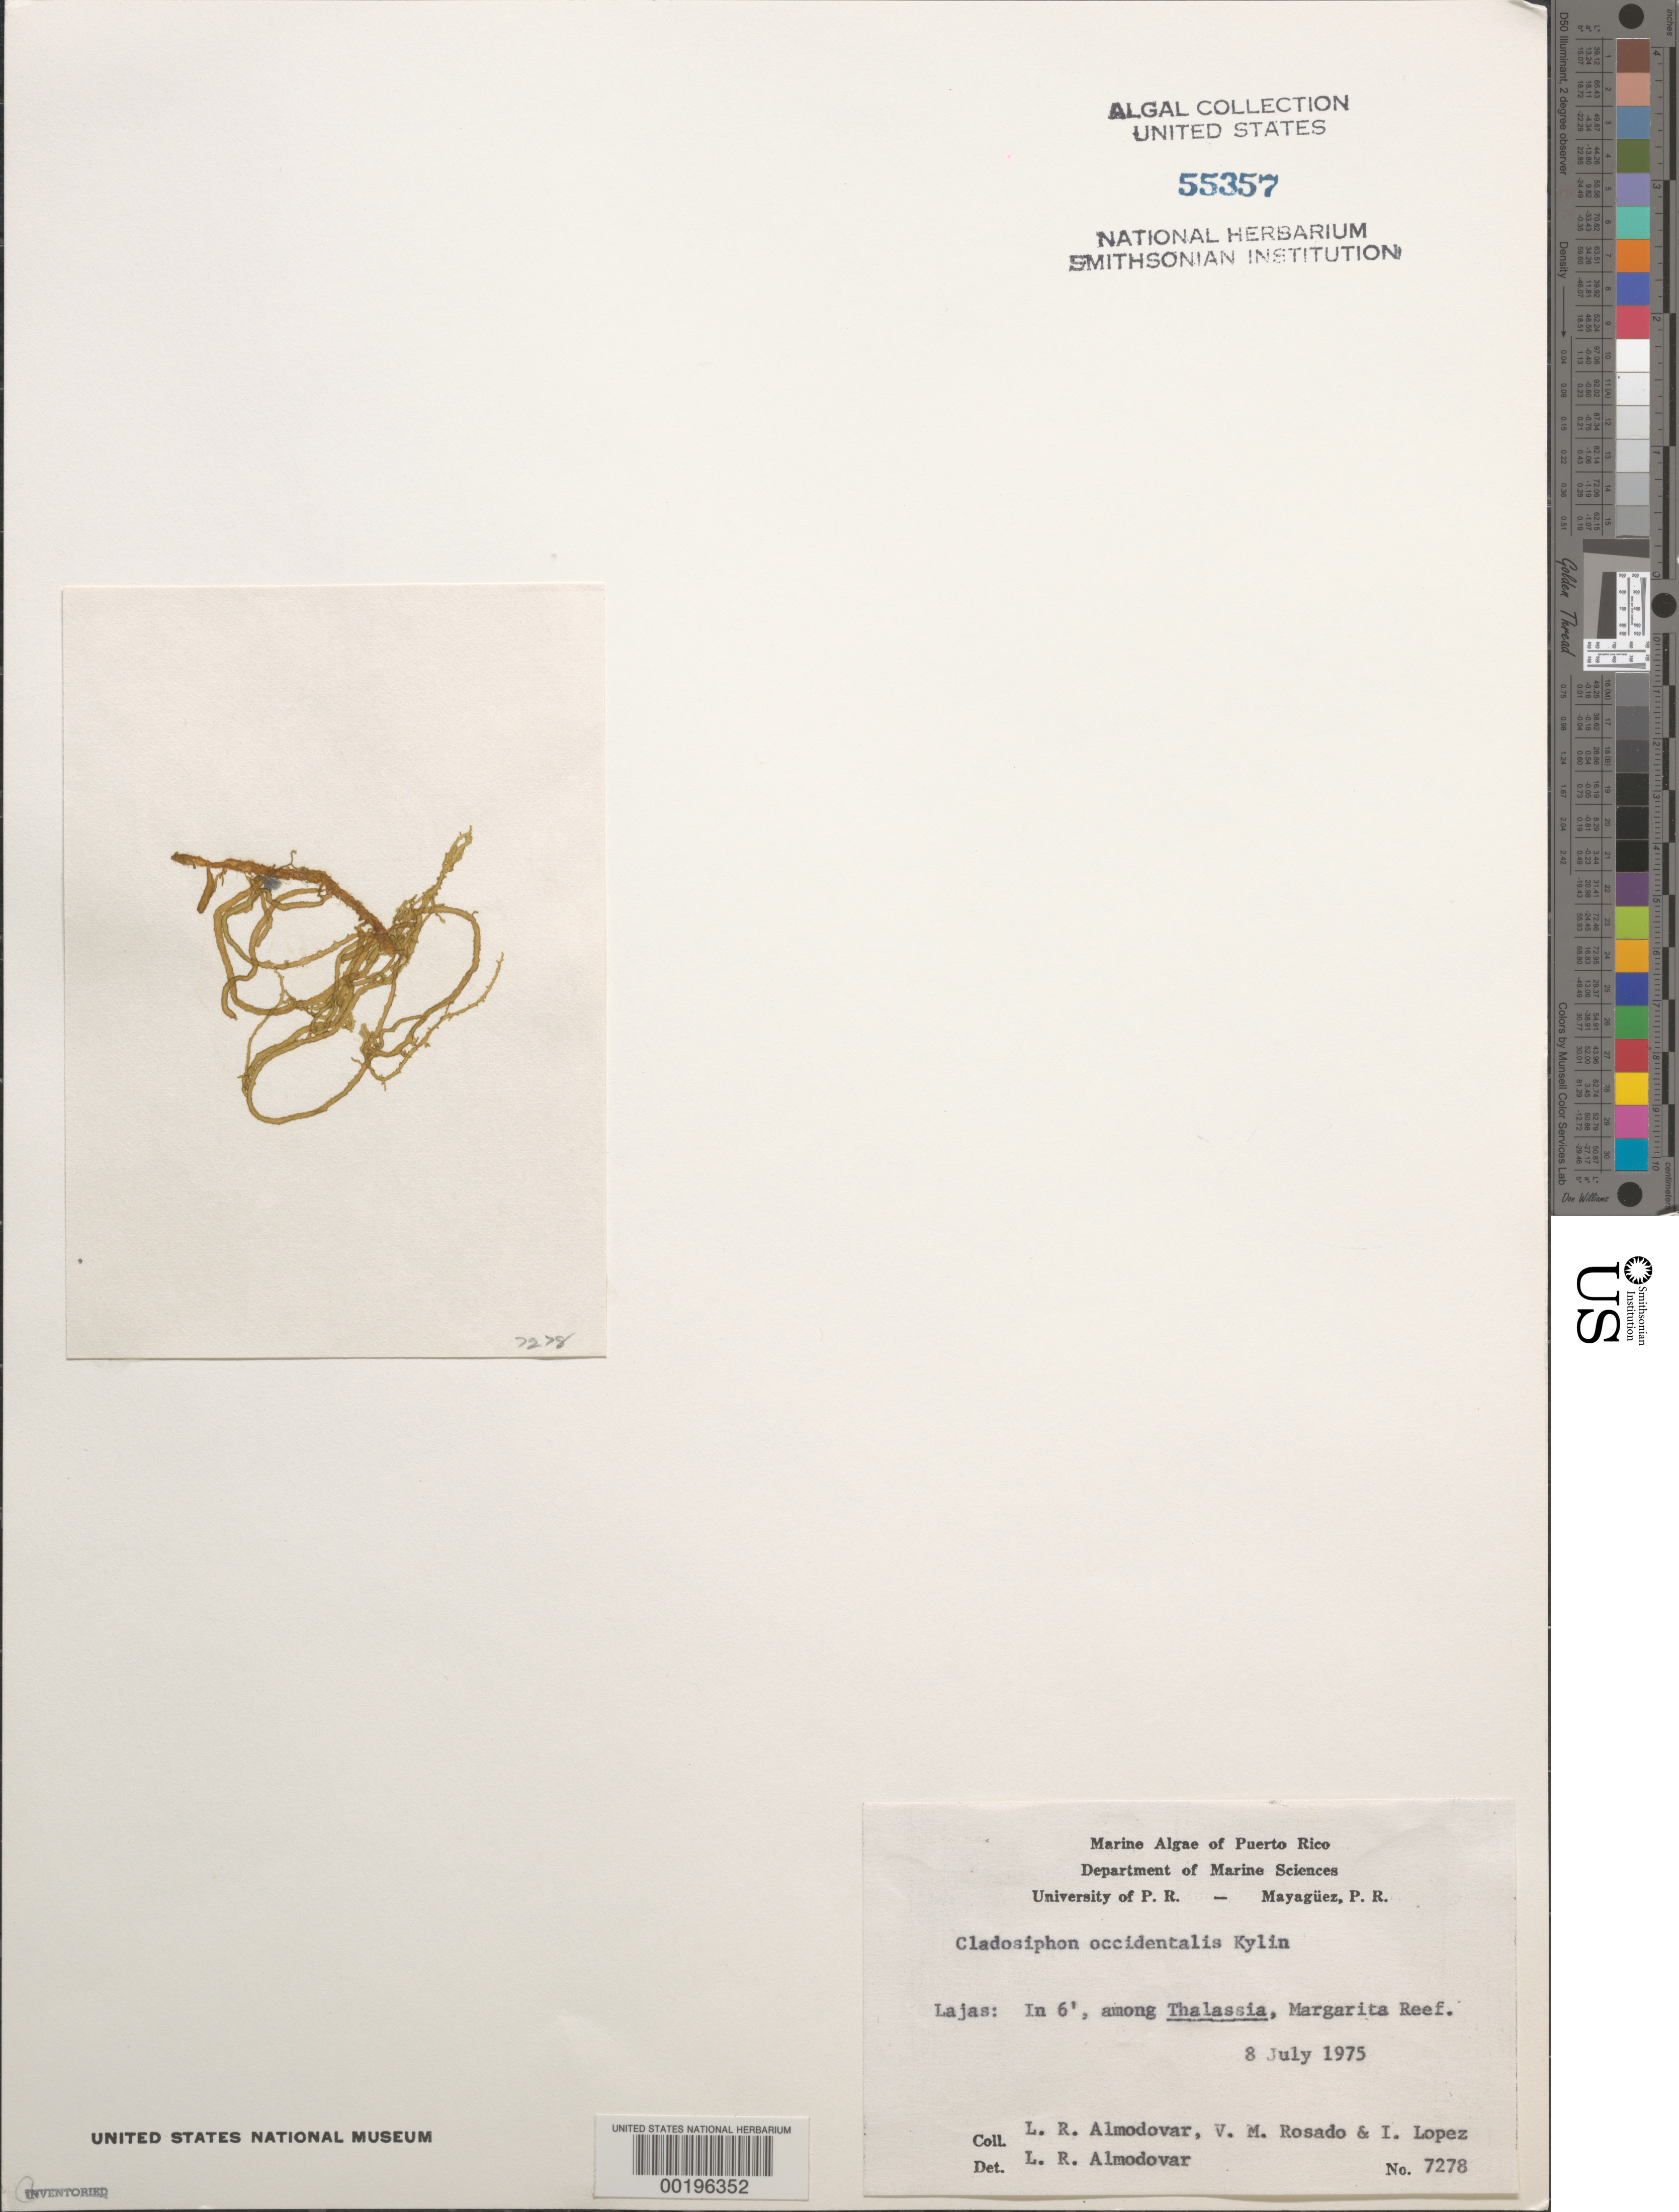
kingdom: Chromista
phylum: Ochrophyta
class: Phaeophyceae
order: Ectocarpales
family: Chordariaceae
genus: Cladosiphon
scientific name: Cladosiphon occidentalis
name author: Kylin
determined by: Almodovar, L. R.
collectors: L. Almodovar, V. Rosado & I. Lopéz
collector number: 7278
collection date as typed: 08 Jul 1975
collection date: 1975-07-08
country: Puerto Rico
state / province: Lajas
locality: Margarita Reef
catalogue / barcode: US 55357